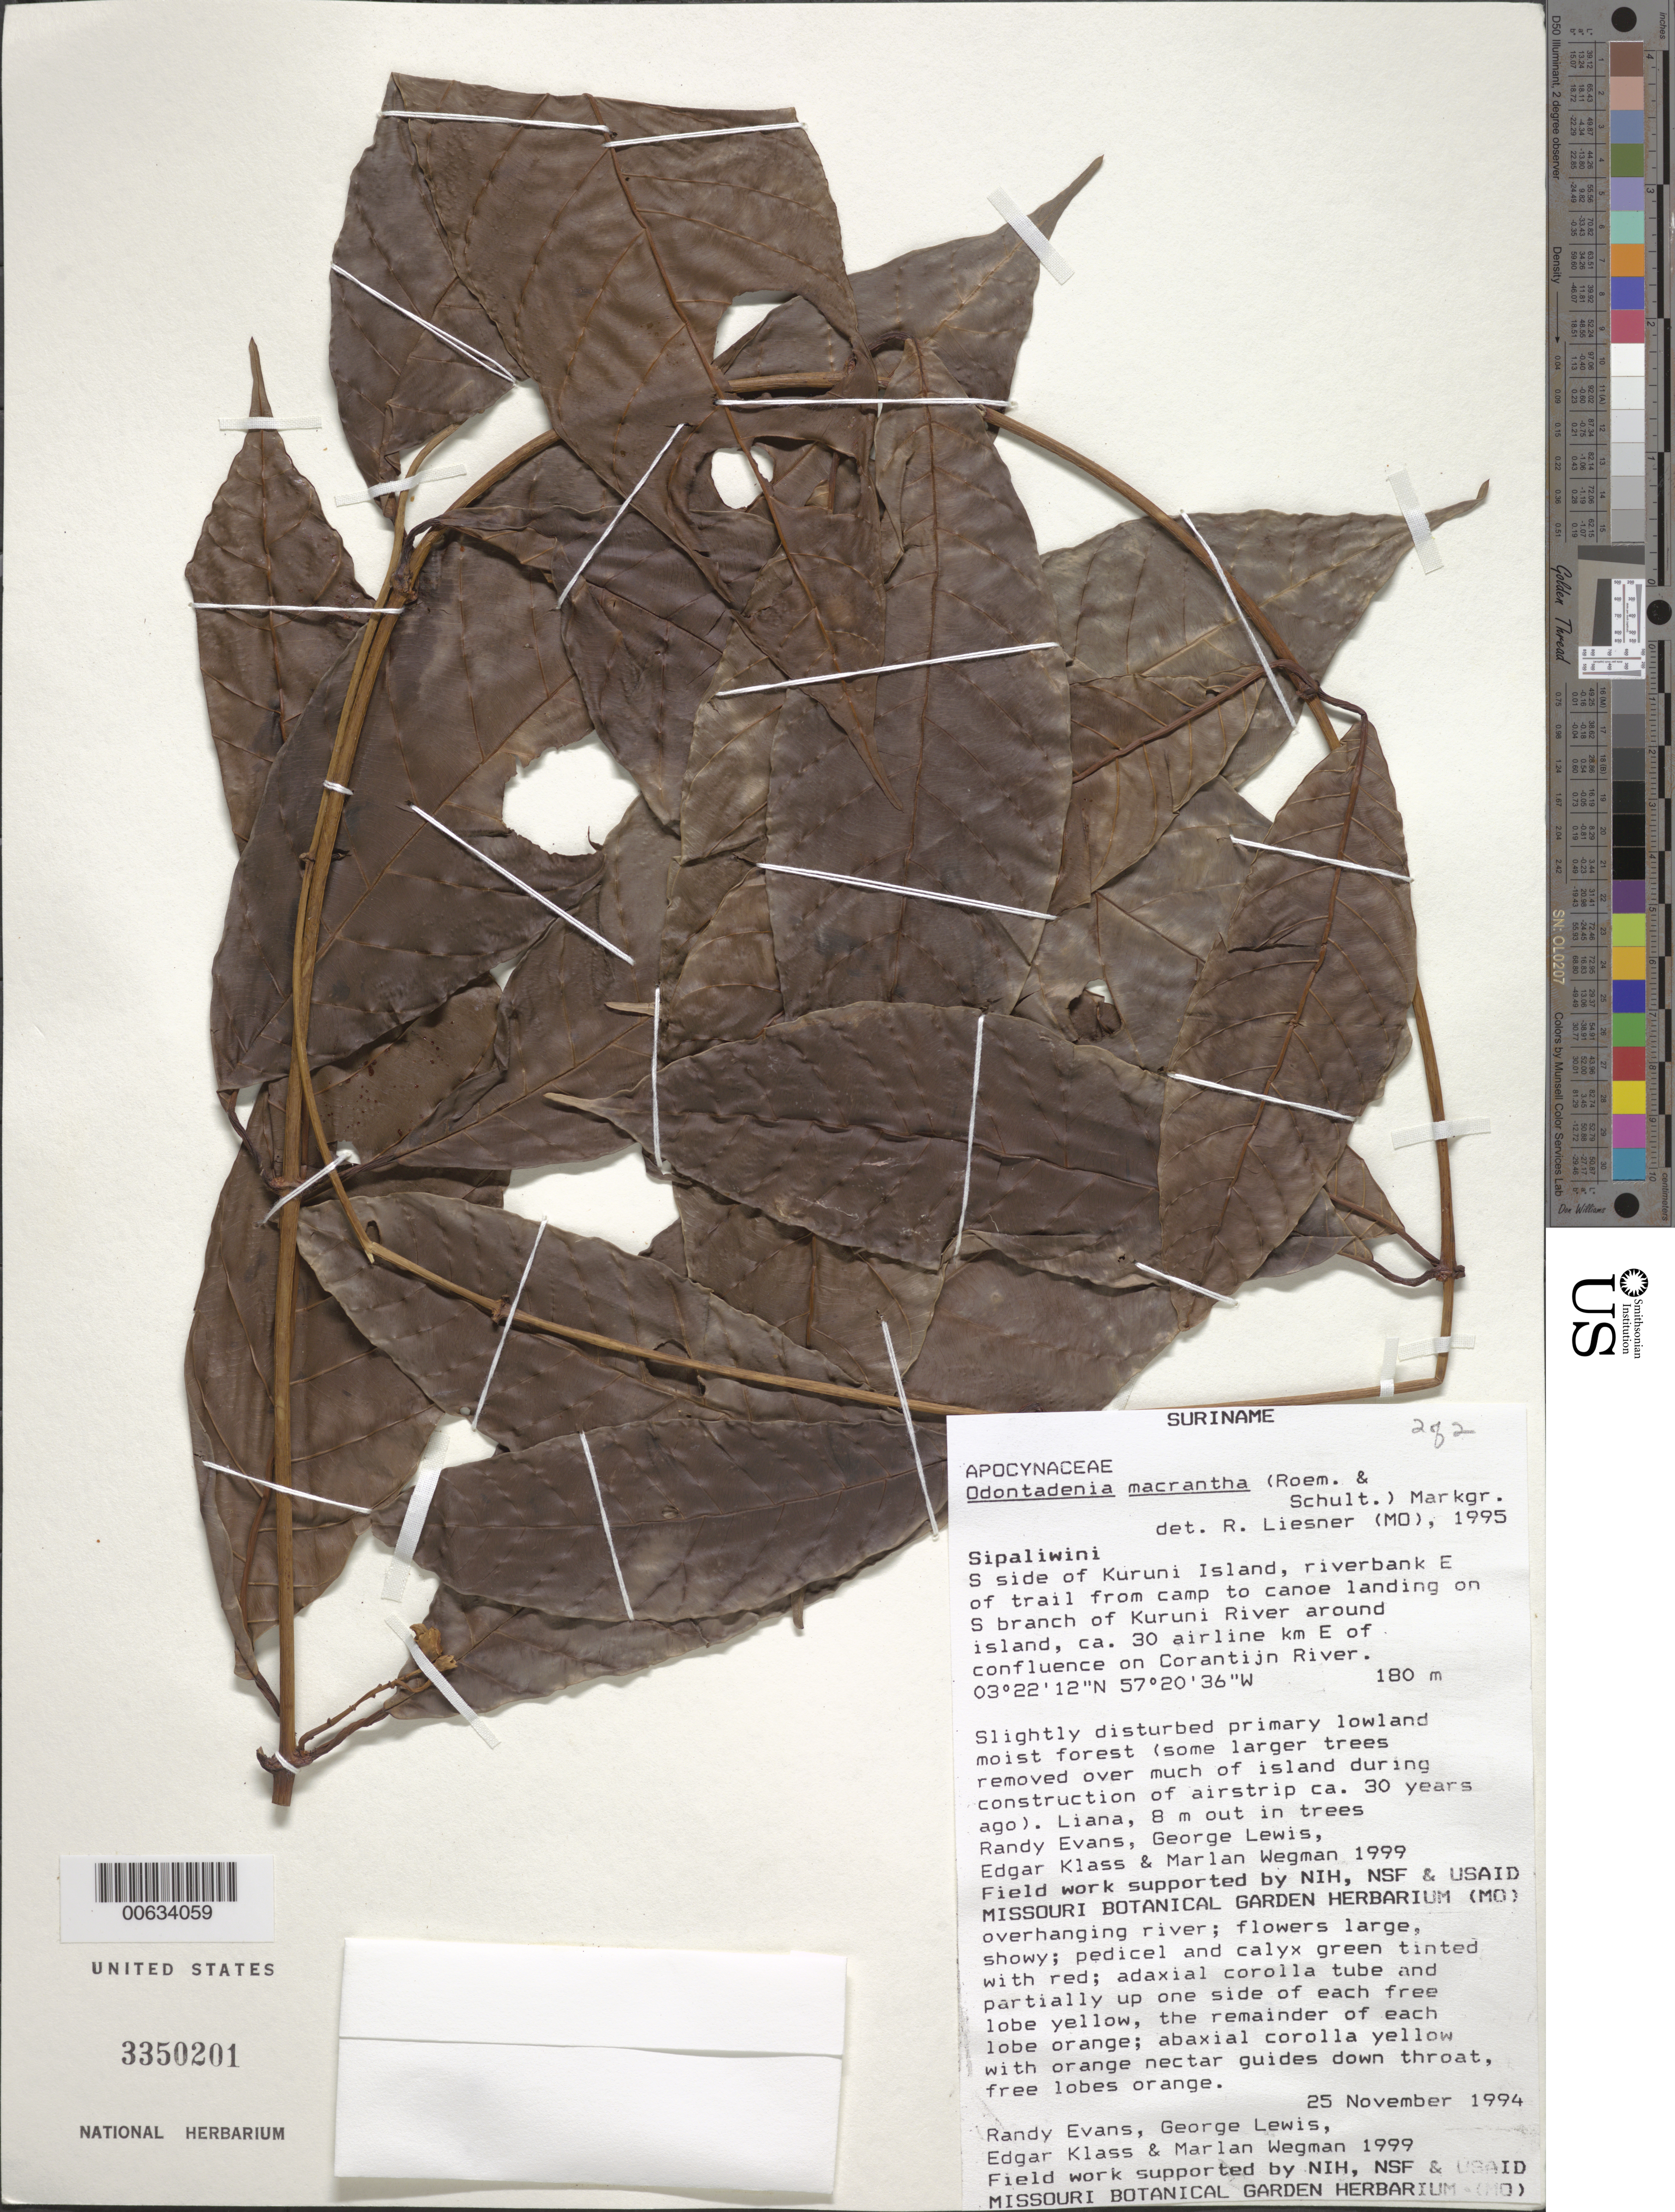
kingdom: Plantae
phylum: Tracheophyta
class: Magnoliopsida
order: Gentianales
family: Apocynaceae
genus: Odontadenia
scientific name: Odontadenia macrantha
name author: (Roem. & Schult.) Markgr.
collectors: R. Evans, G. Lewis, E. Klass & M. Wegman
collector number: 1999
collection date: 1994-11-25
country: Suriname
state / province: Sipaliwini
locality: S side of Kuruni Island, riverbank E of trail from camp to canoe landing on S branch of Kuruni River around island, ca. 30 airline km E of confluence on Corantijn River.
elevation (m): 180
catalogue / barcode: US 3350201